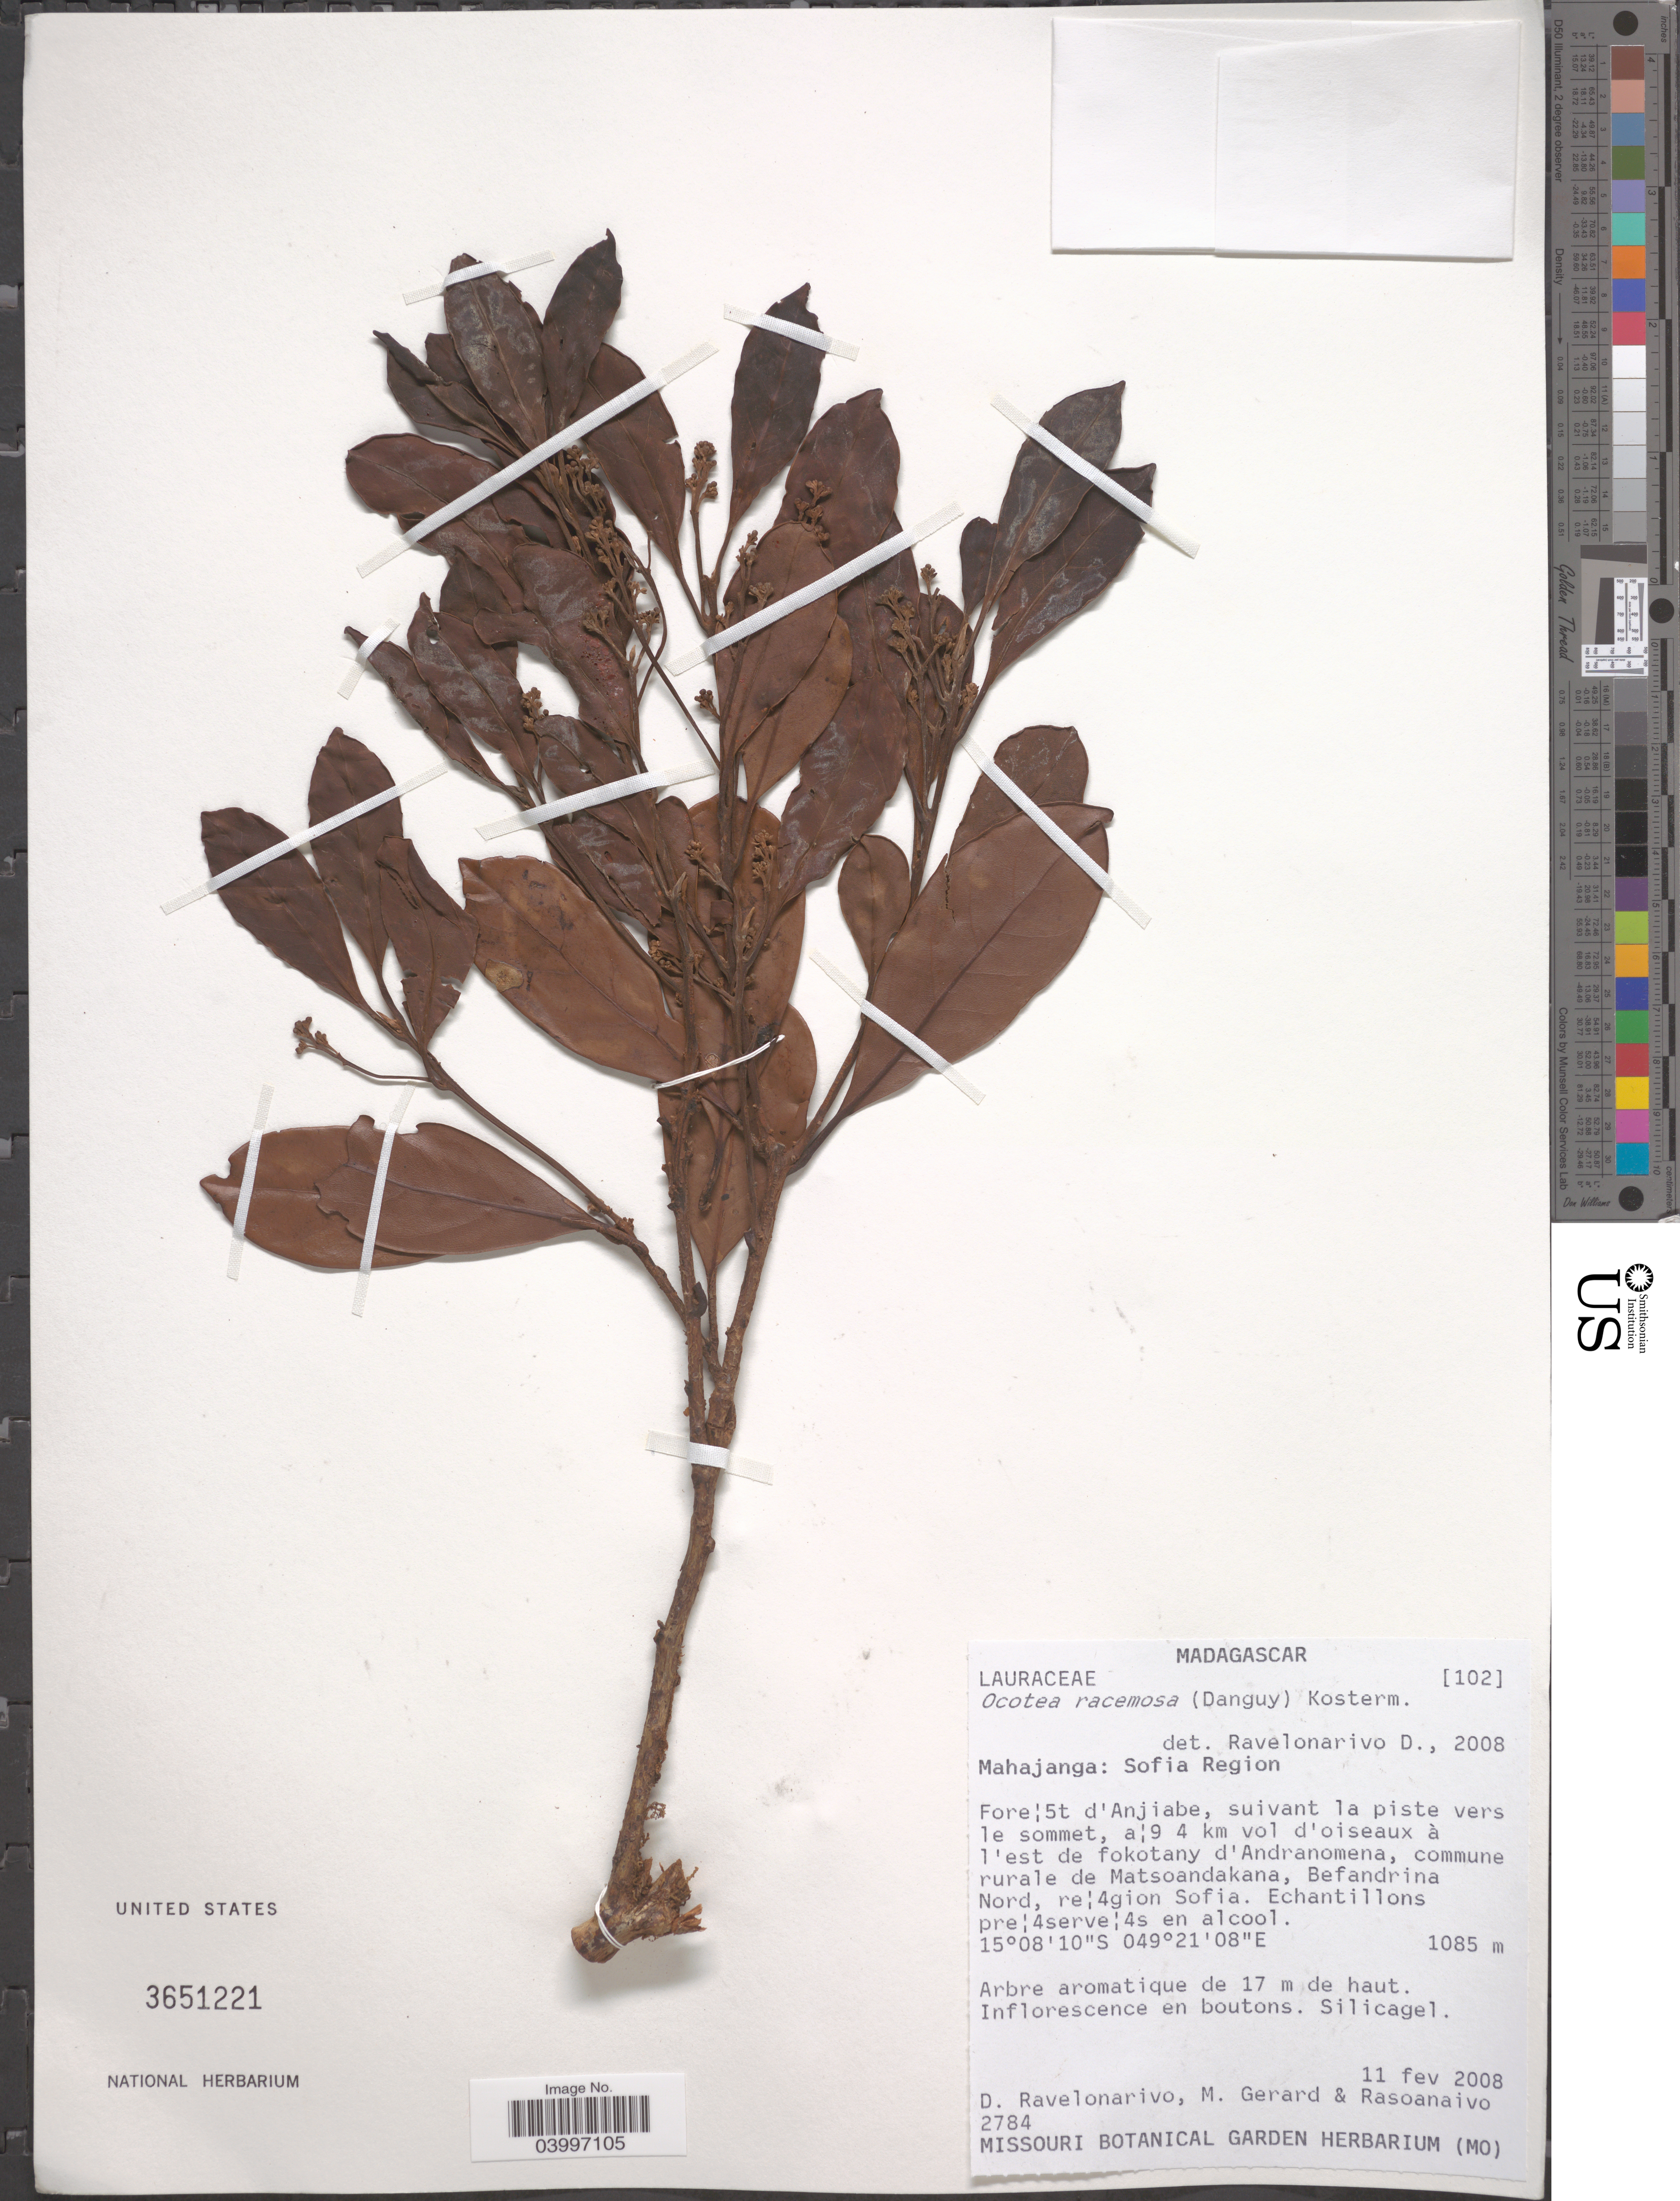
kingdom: Plantae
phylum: Tracheophyta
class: Magnoliopsida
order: Laurales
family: Lauraceae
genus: Ocotea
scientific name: Ocotea racemosa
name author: (Danguy) Kosterm.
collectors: D. Ravelonarivo, M. Gerard & Rasoanaivo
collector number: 2784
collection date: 2008-02-11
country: Madagascar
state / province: Sofia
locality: Sofia Region. Fore 5t d'Anjiabe, suivant la piste vers le sommet, a 9 4 km vol d'oiseaux à l'est de fokotany d'Andranomena, commune rurale de Matsoandakana, Befandrina Nord, re4gion Sofia.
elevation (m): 1085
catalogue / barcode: US 3651221